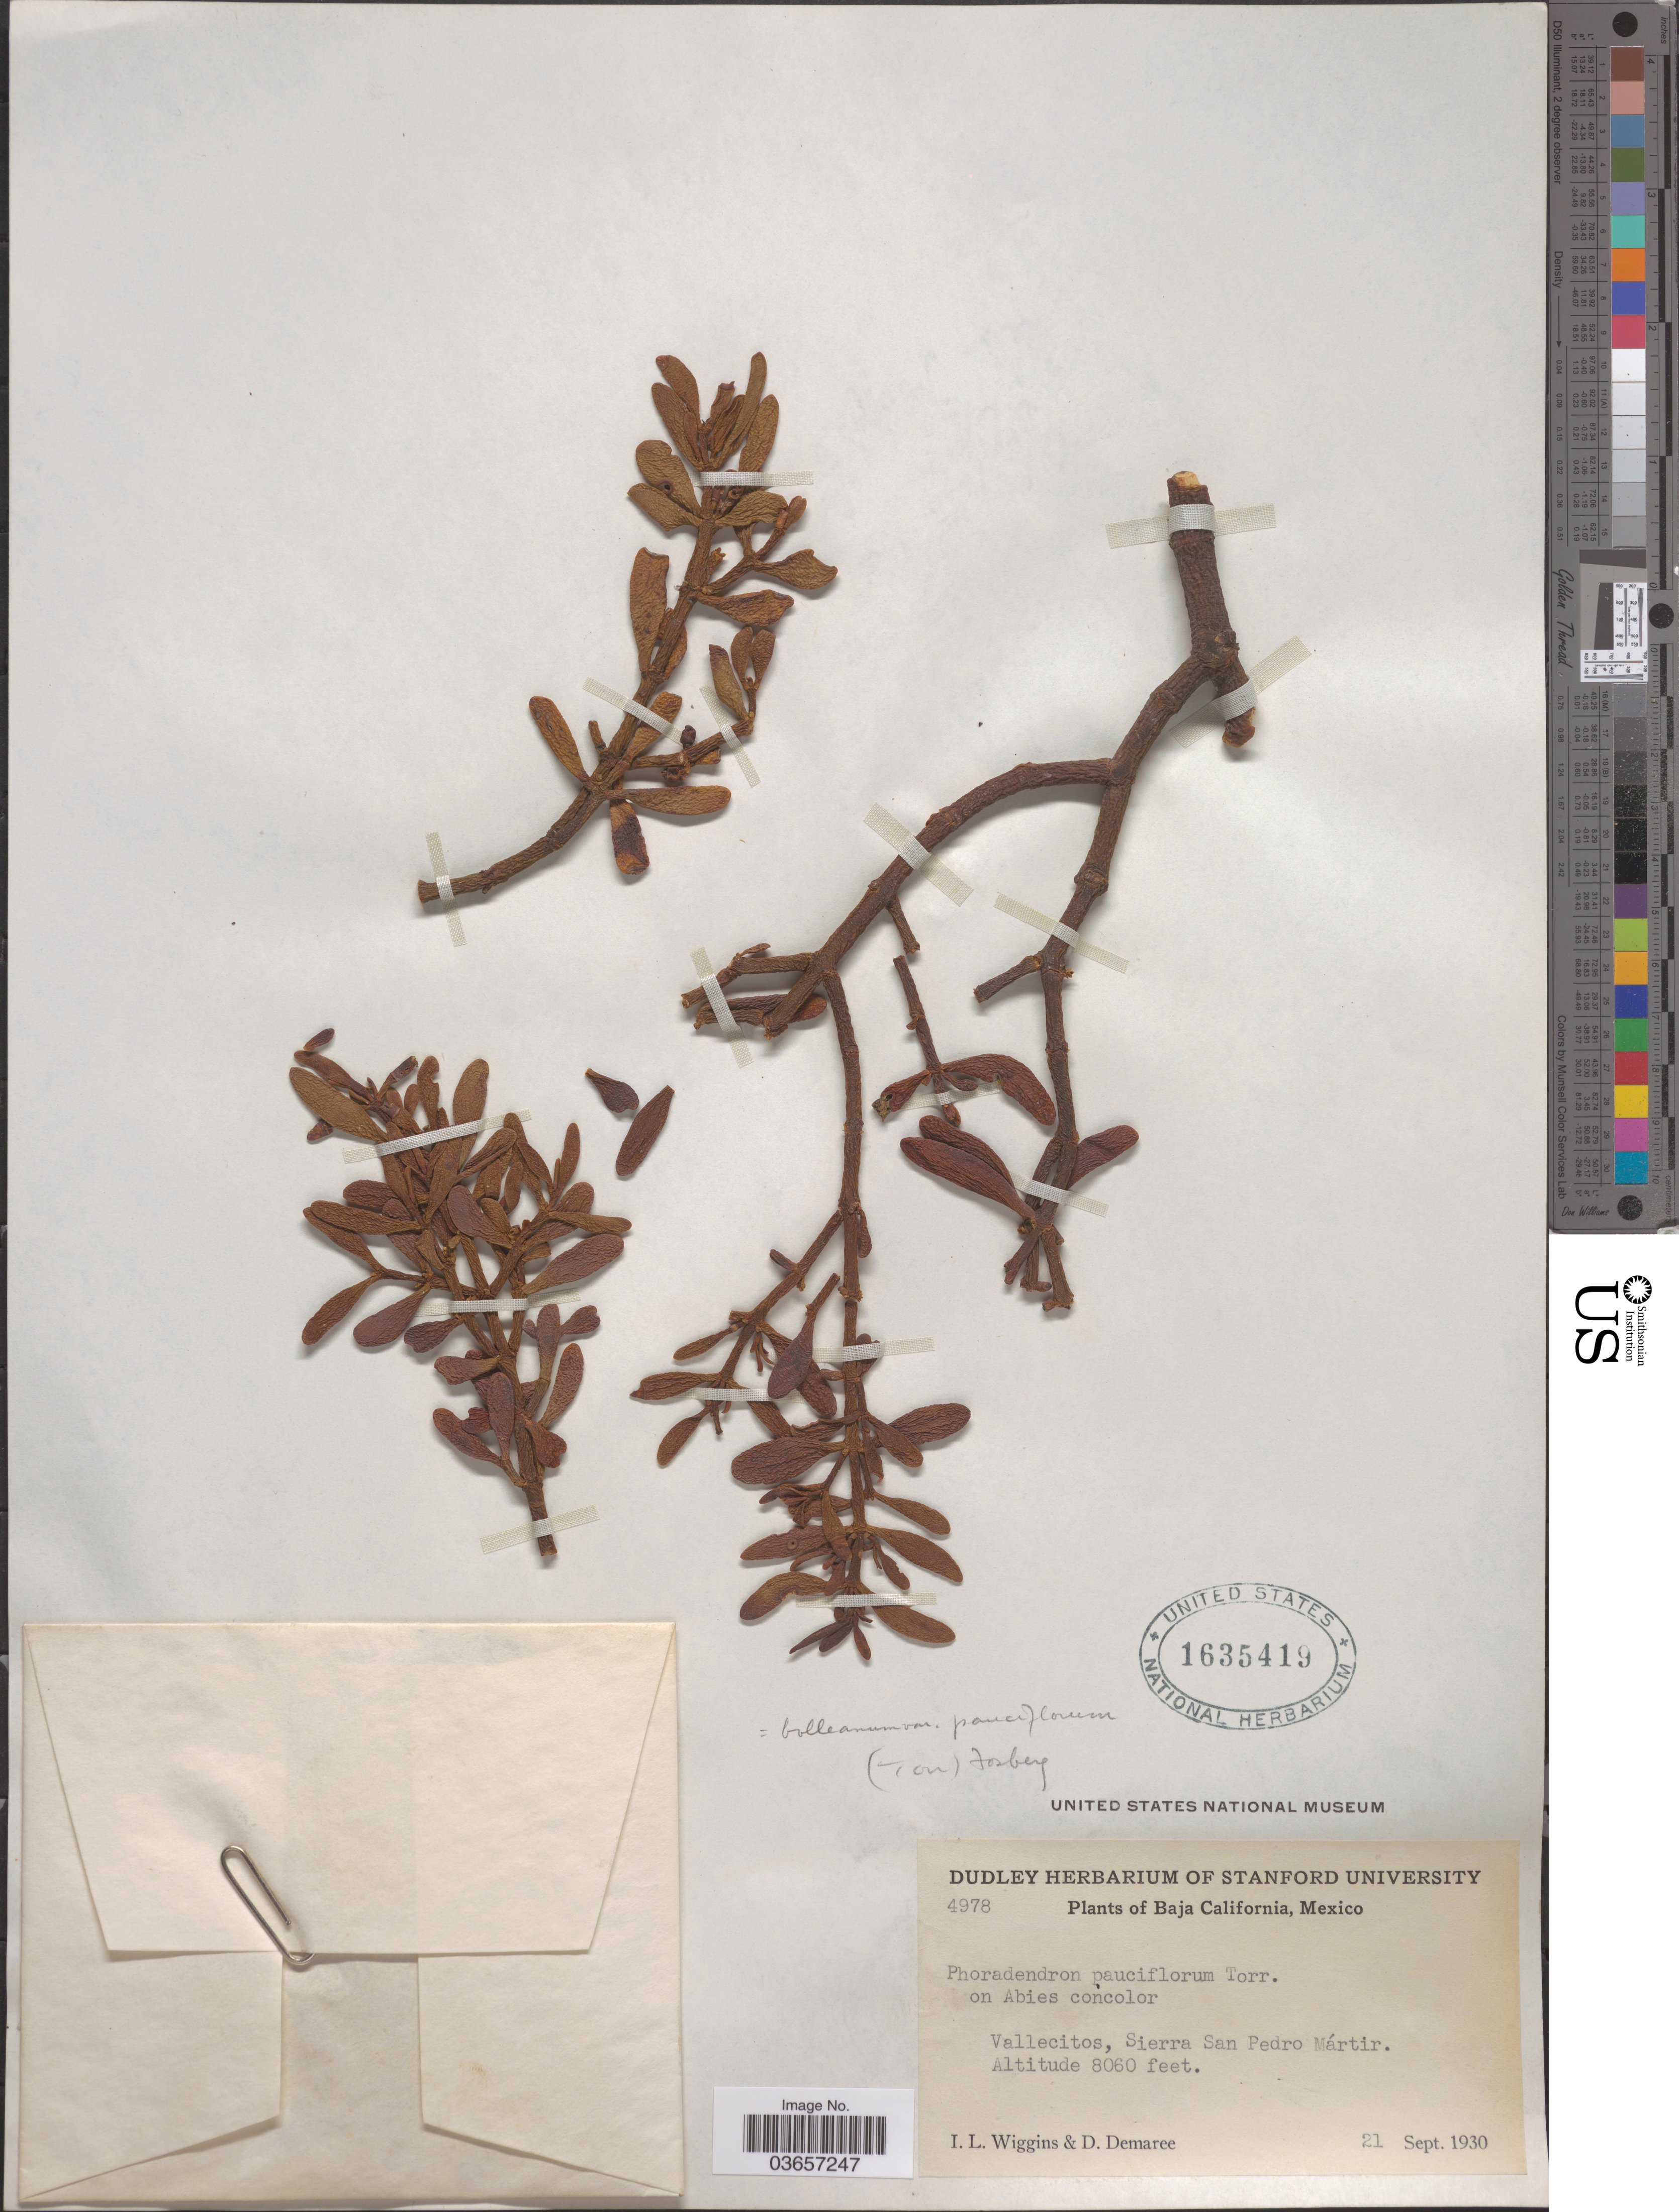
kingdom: Plantae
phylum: Tracheophyta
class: Magnoliopsida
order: Santalales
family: Viscaceae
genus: Phoradendron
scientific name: Phoradendron bolleanum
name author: (Seem.) Eichler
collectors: I. L. Wiggins & D. Demaree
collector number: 4978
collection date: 1930-09-21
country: Mexico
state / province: Baja California Norte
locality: Vallecitos, Sierra San Pedro Mártir.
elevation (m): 2457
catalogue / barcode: US 1635419